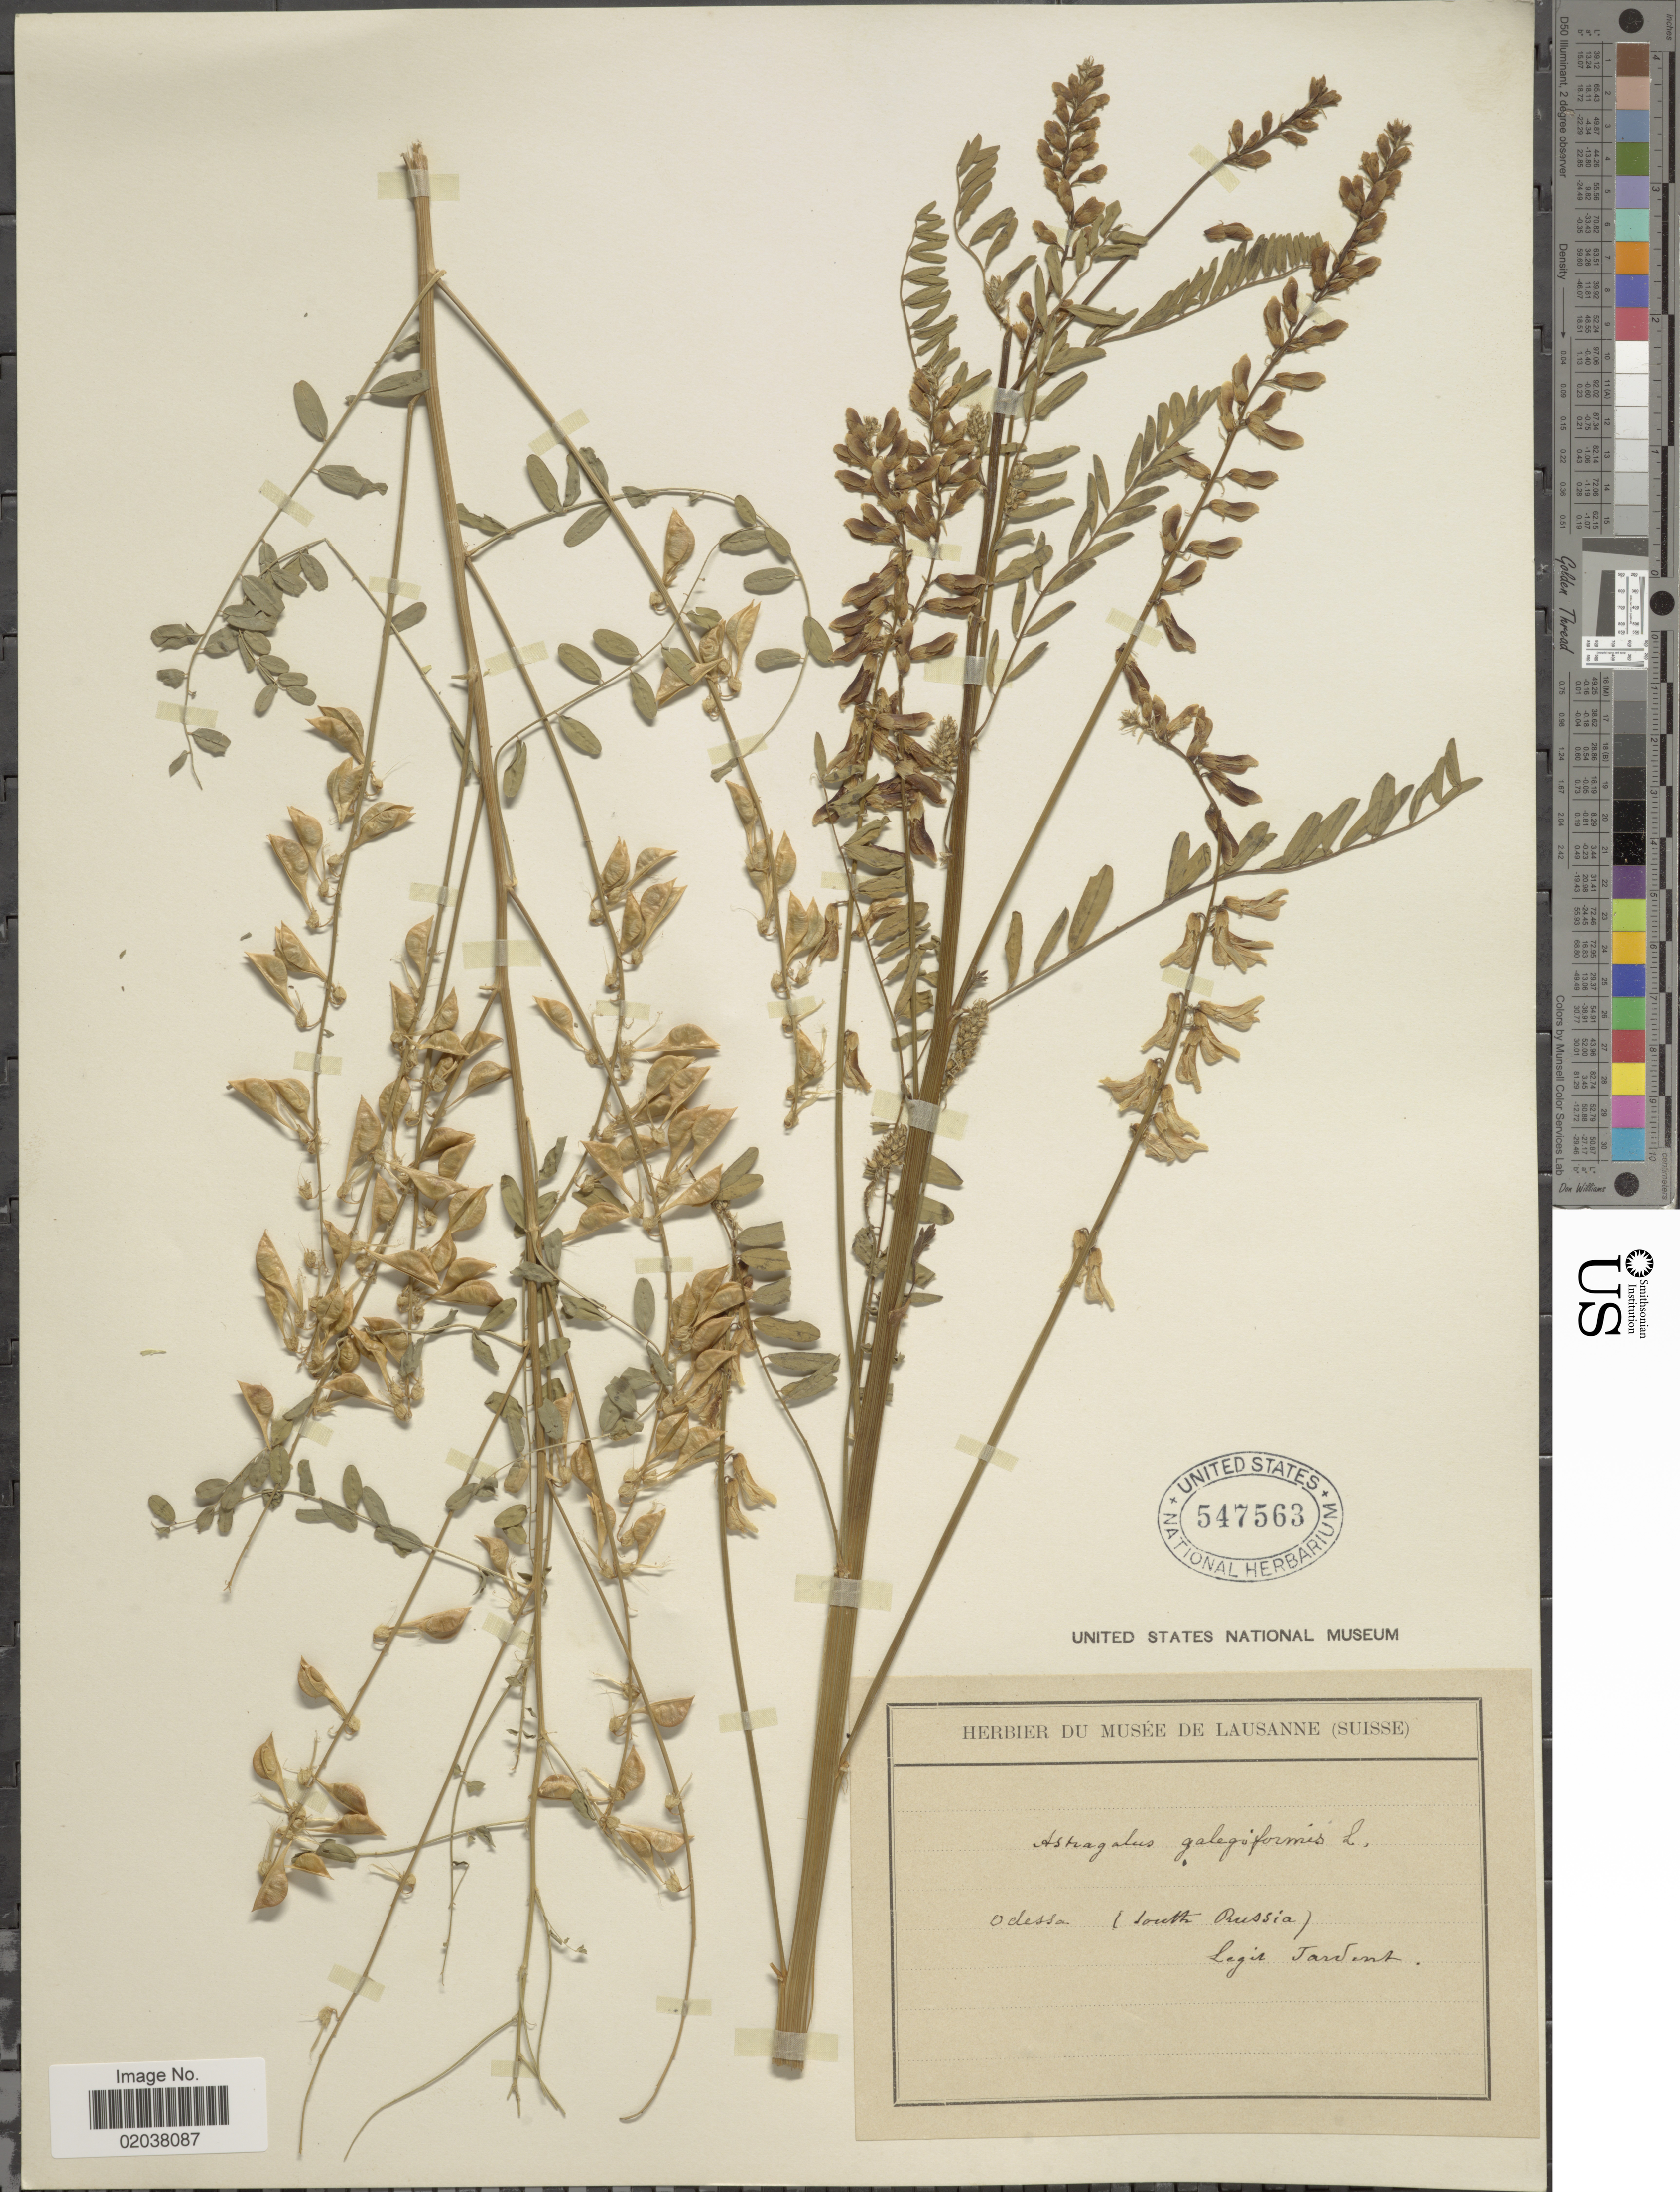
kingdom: Plantae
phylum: Tracheophyta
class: Magnoliopsida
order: Fabales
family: Fabaceae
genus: Astragalus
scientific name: Astragalus galegiformis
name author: L.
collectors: Tardent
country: Russian Federation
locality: Odessa (South Russia)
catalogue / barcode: US 547563